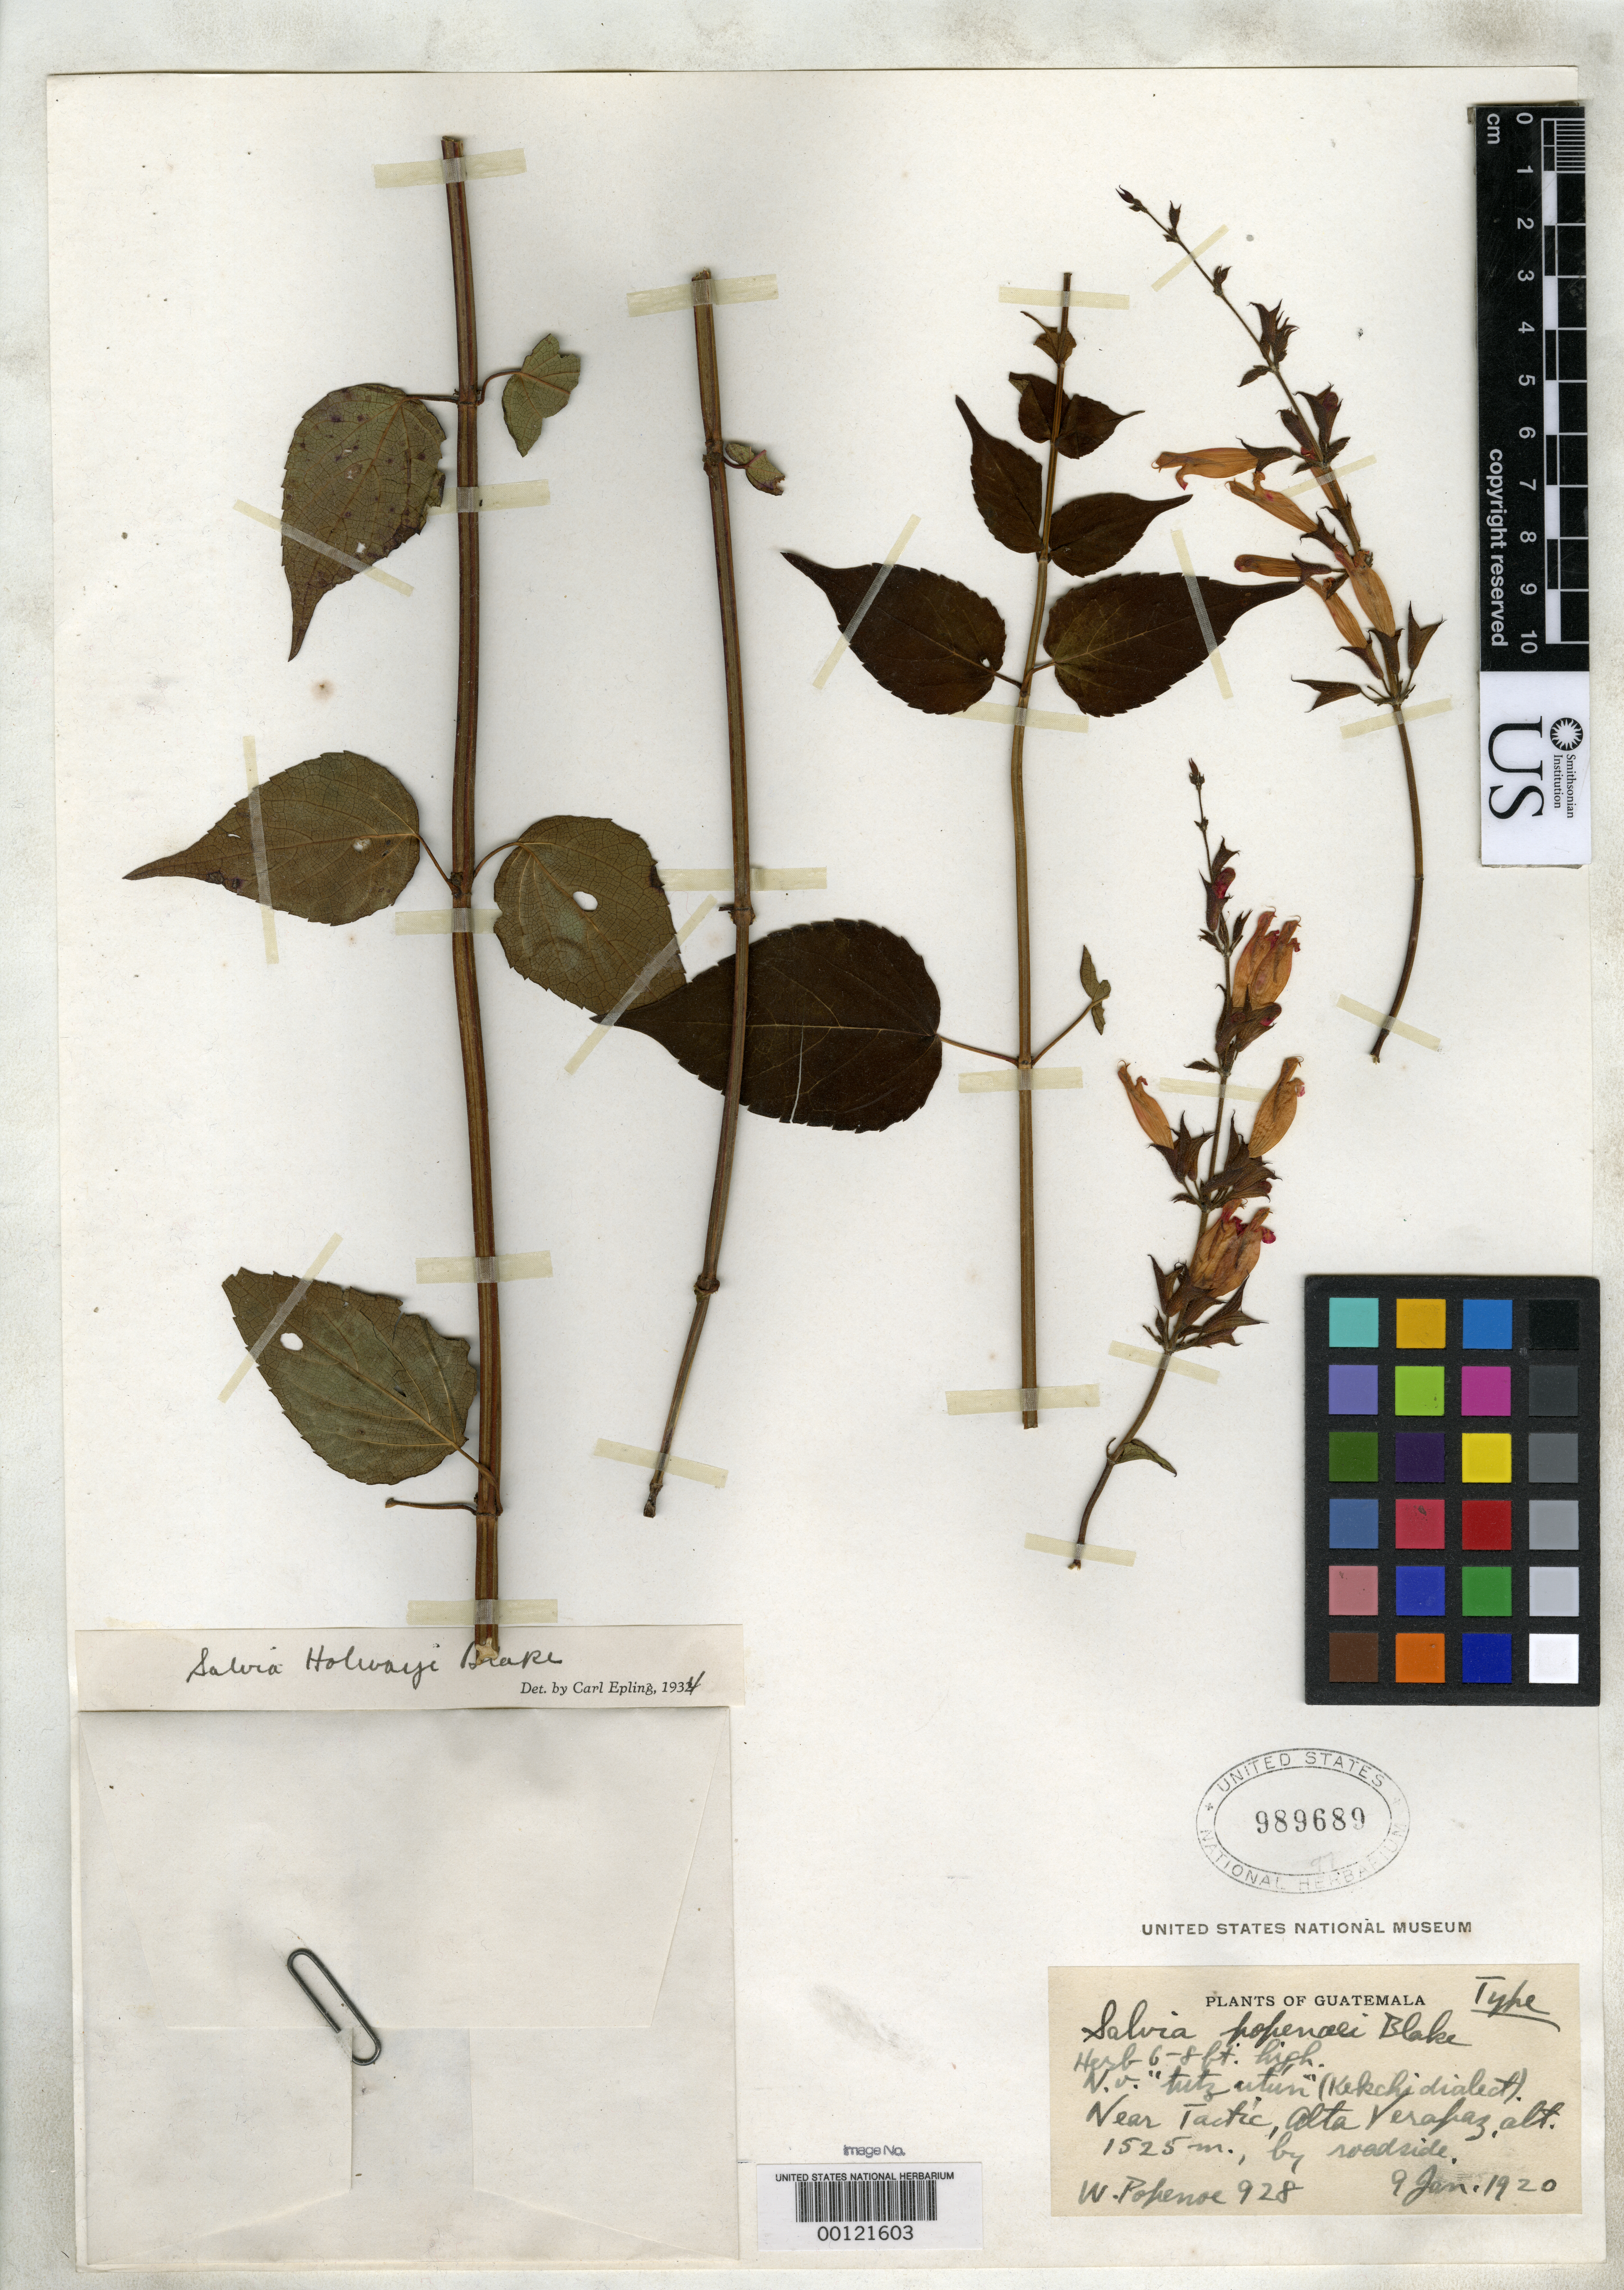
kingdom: Plantae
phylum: Tracheophyta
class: Magnoliopsida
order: Lamiales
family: Lamiaceae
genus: Salvia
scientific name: Salvia popenoei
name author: S.F. Blake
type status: Holotype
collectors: W. Popenoe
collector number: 928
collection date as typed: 09 Jan 1920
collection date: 1920-01-09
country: Guatemala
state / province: Alta Verapaz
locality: Tactic.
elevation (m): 1525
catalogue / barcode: US 989689